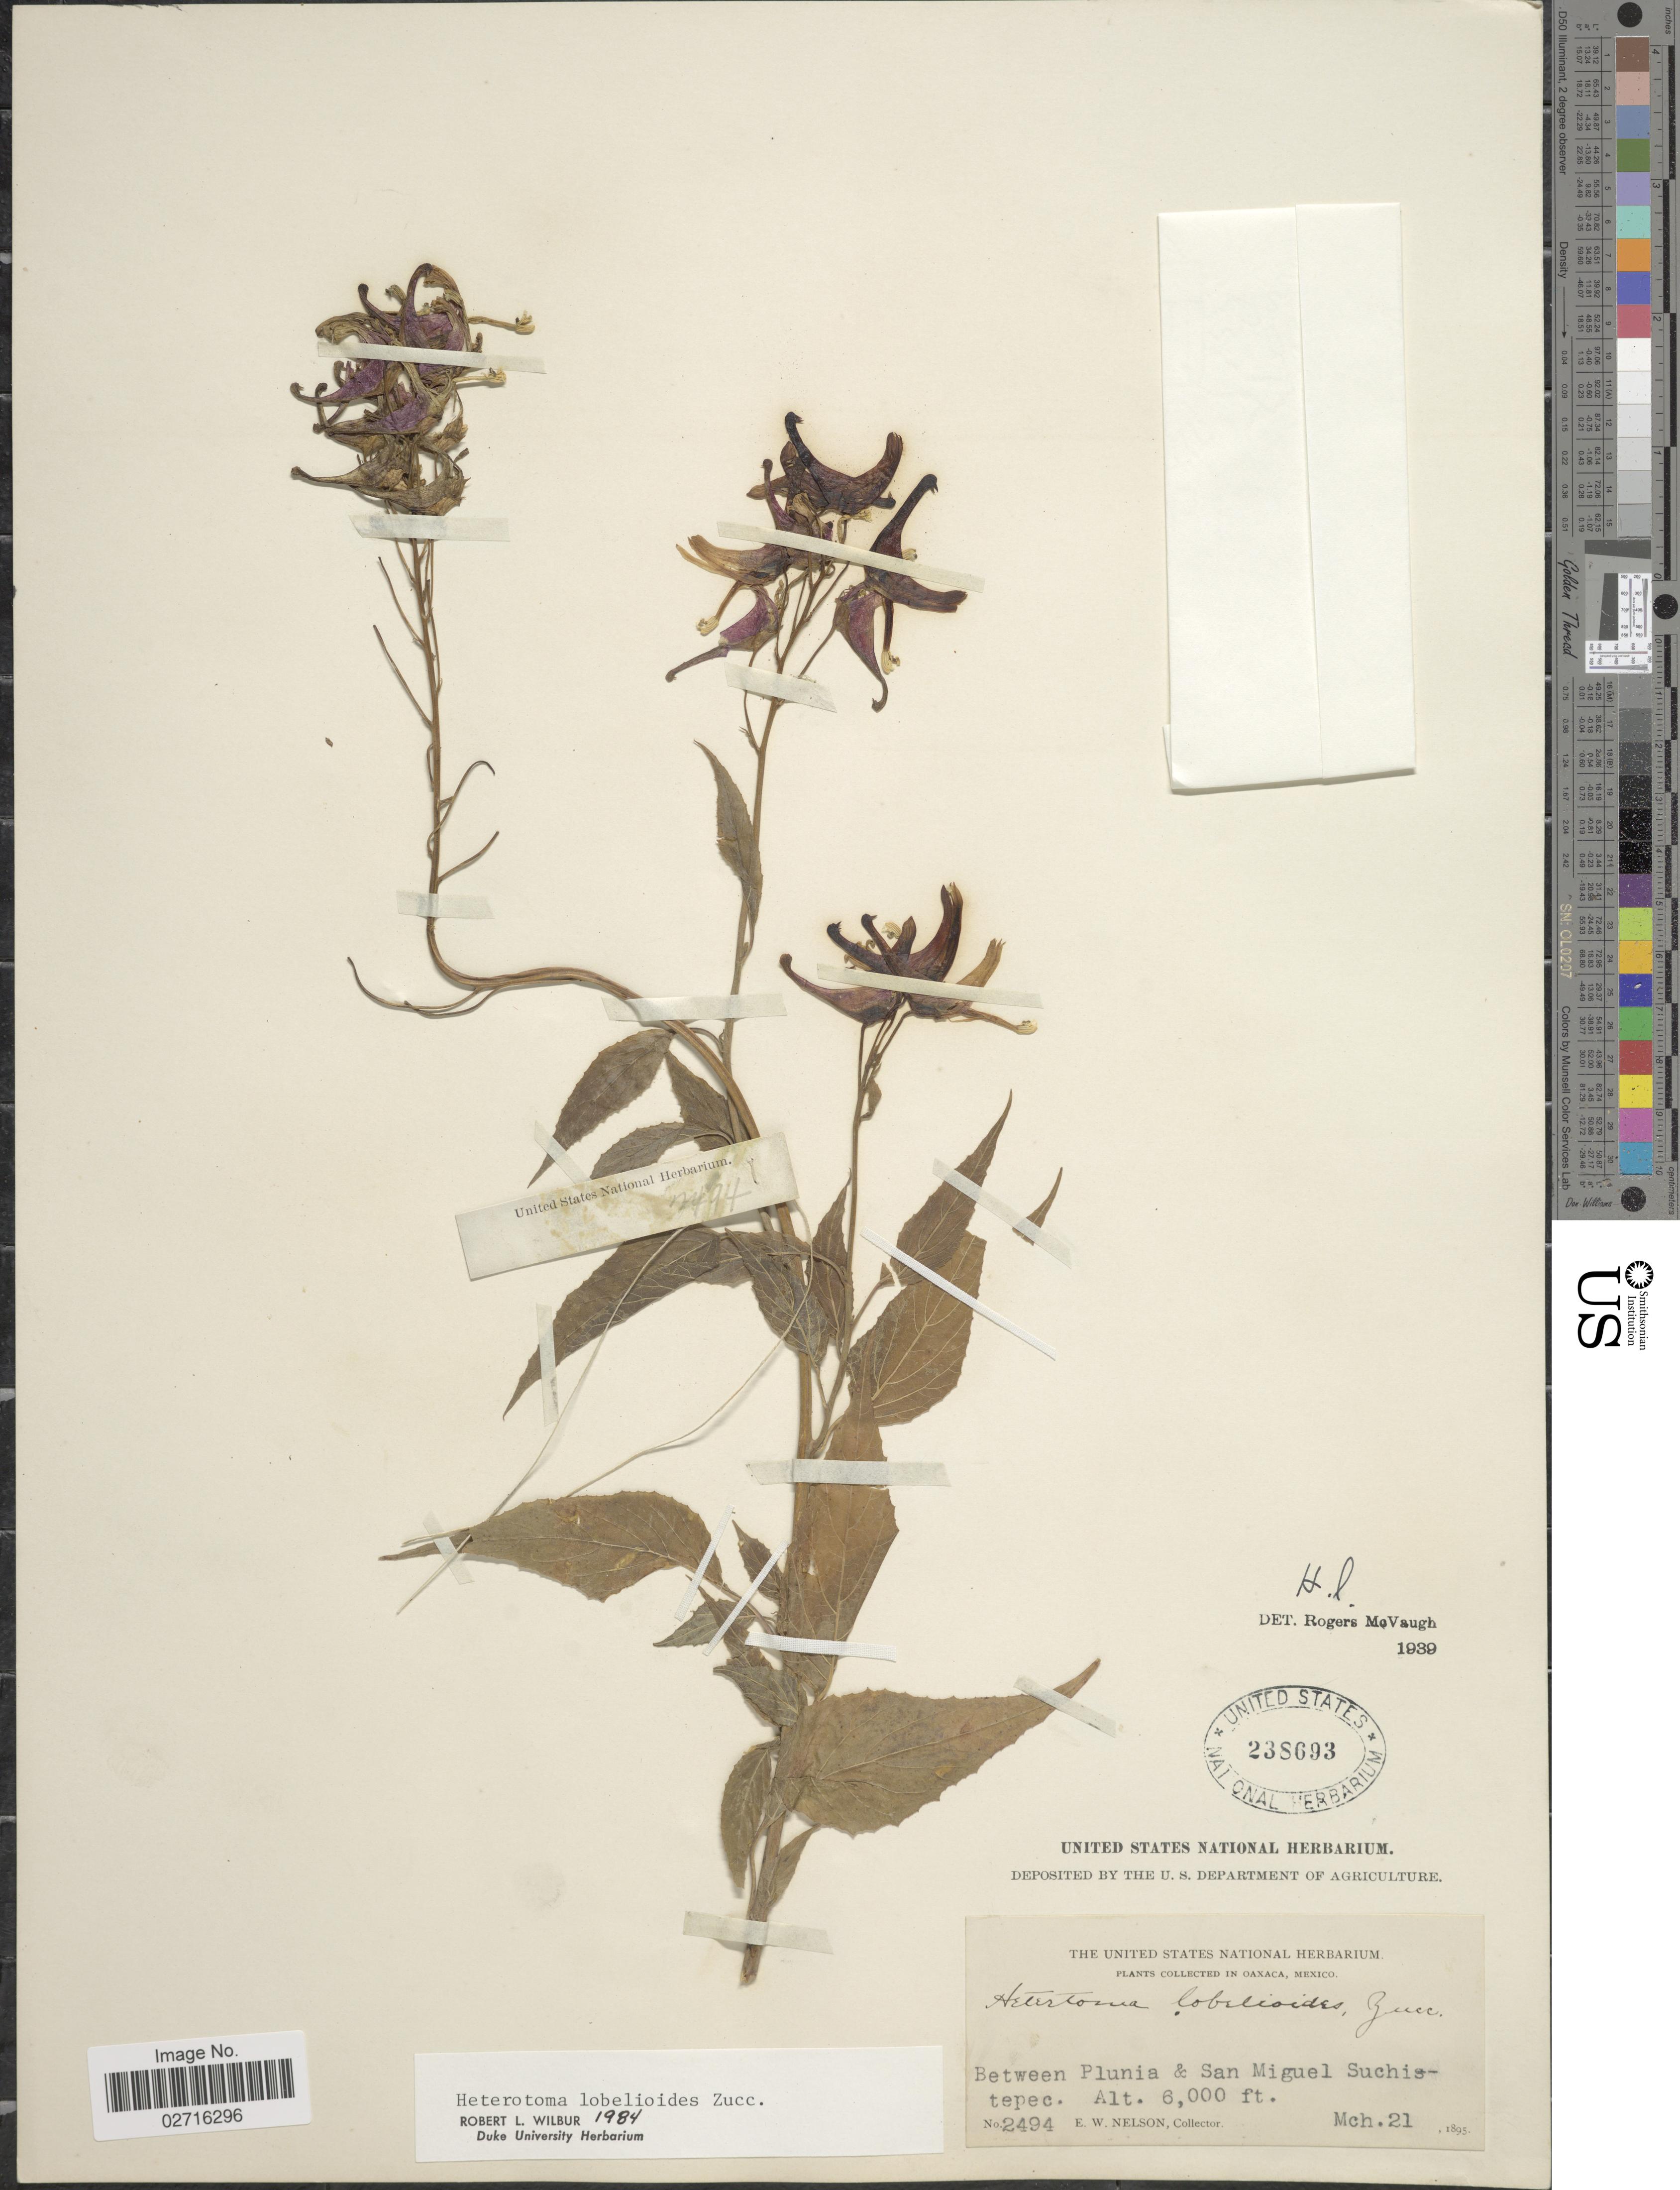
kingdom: Plantae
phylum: Tracheophyta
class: Magnoliopsida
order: Asterales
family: Campanulaceae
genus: Heterotoma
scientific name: Heterotoma lobelioides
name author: Zucc.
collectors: E. W. Nelson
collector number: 2494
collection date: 1895-03-21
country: Mexico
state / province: Oaxaca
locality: Between Plunia & San Miguel Suchistepec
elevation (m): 1829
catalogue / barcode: US 238693